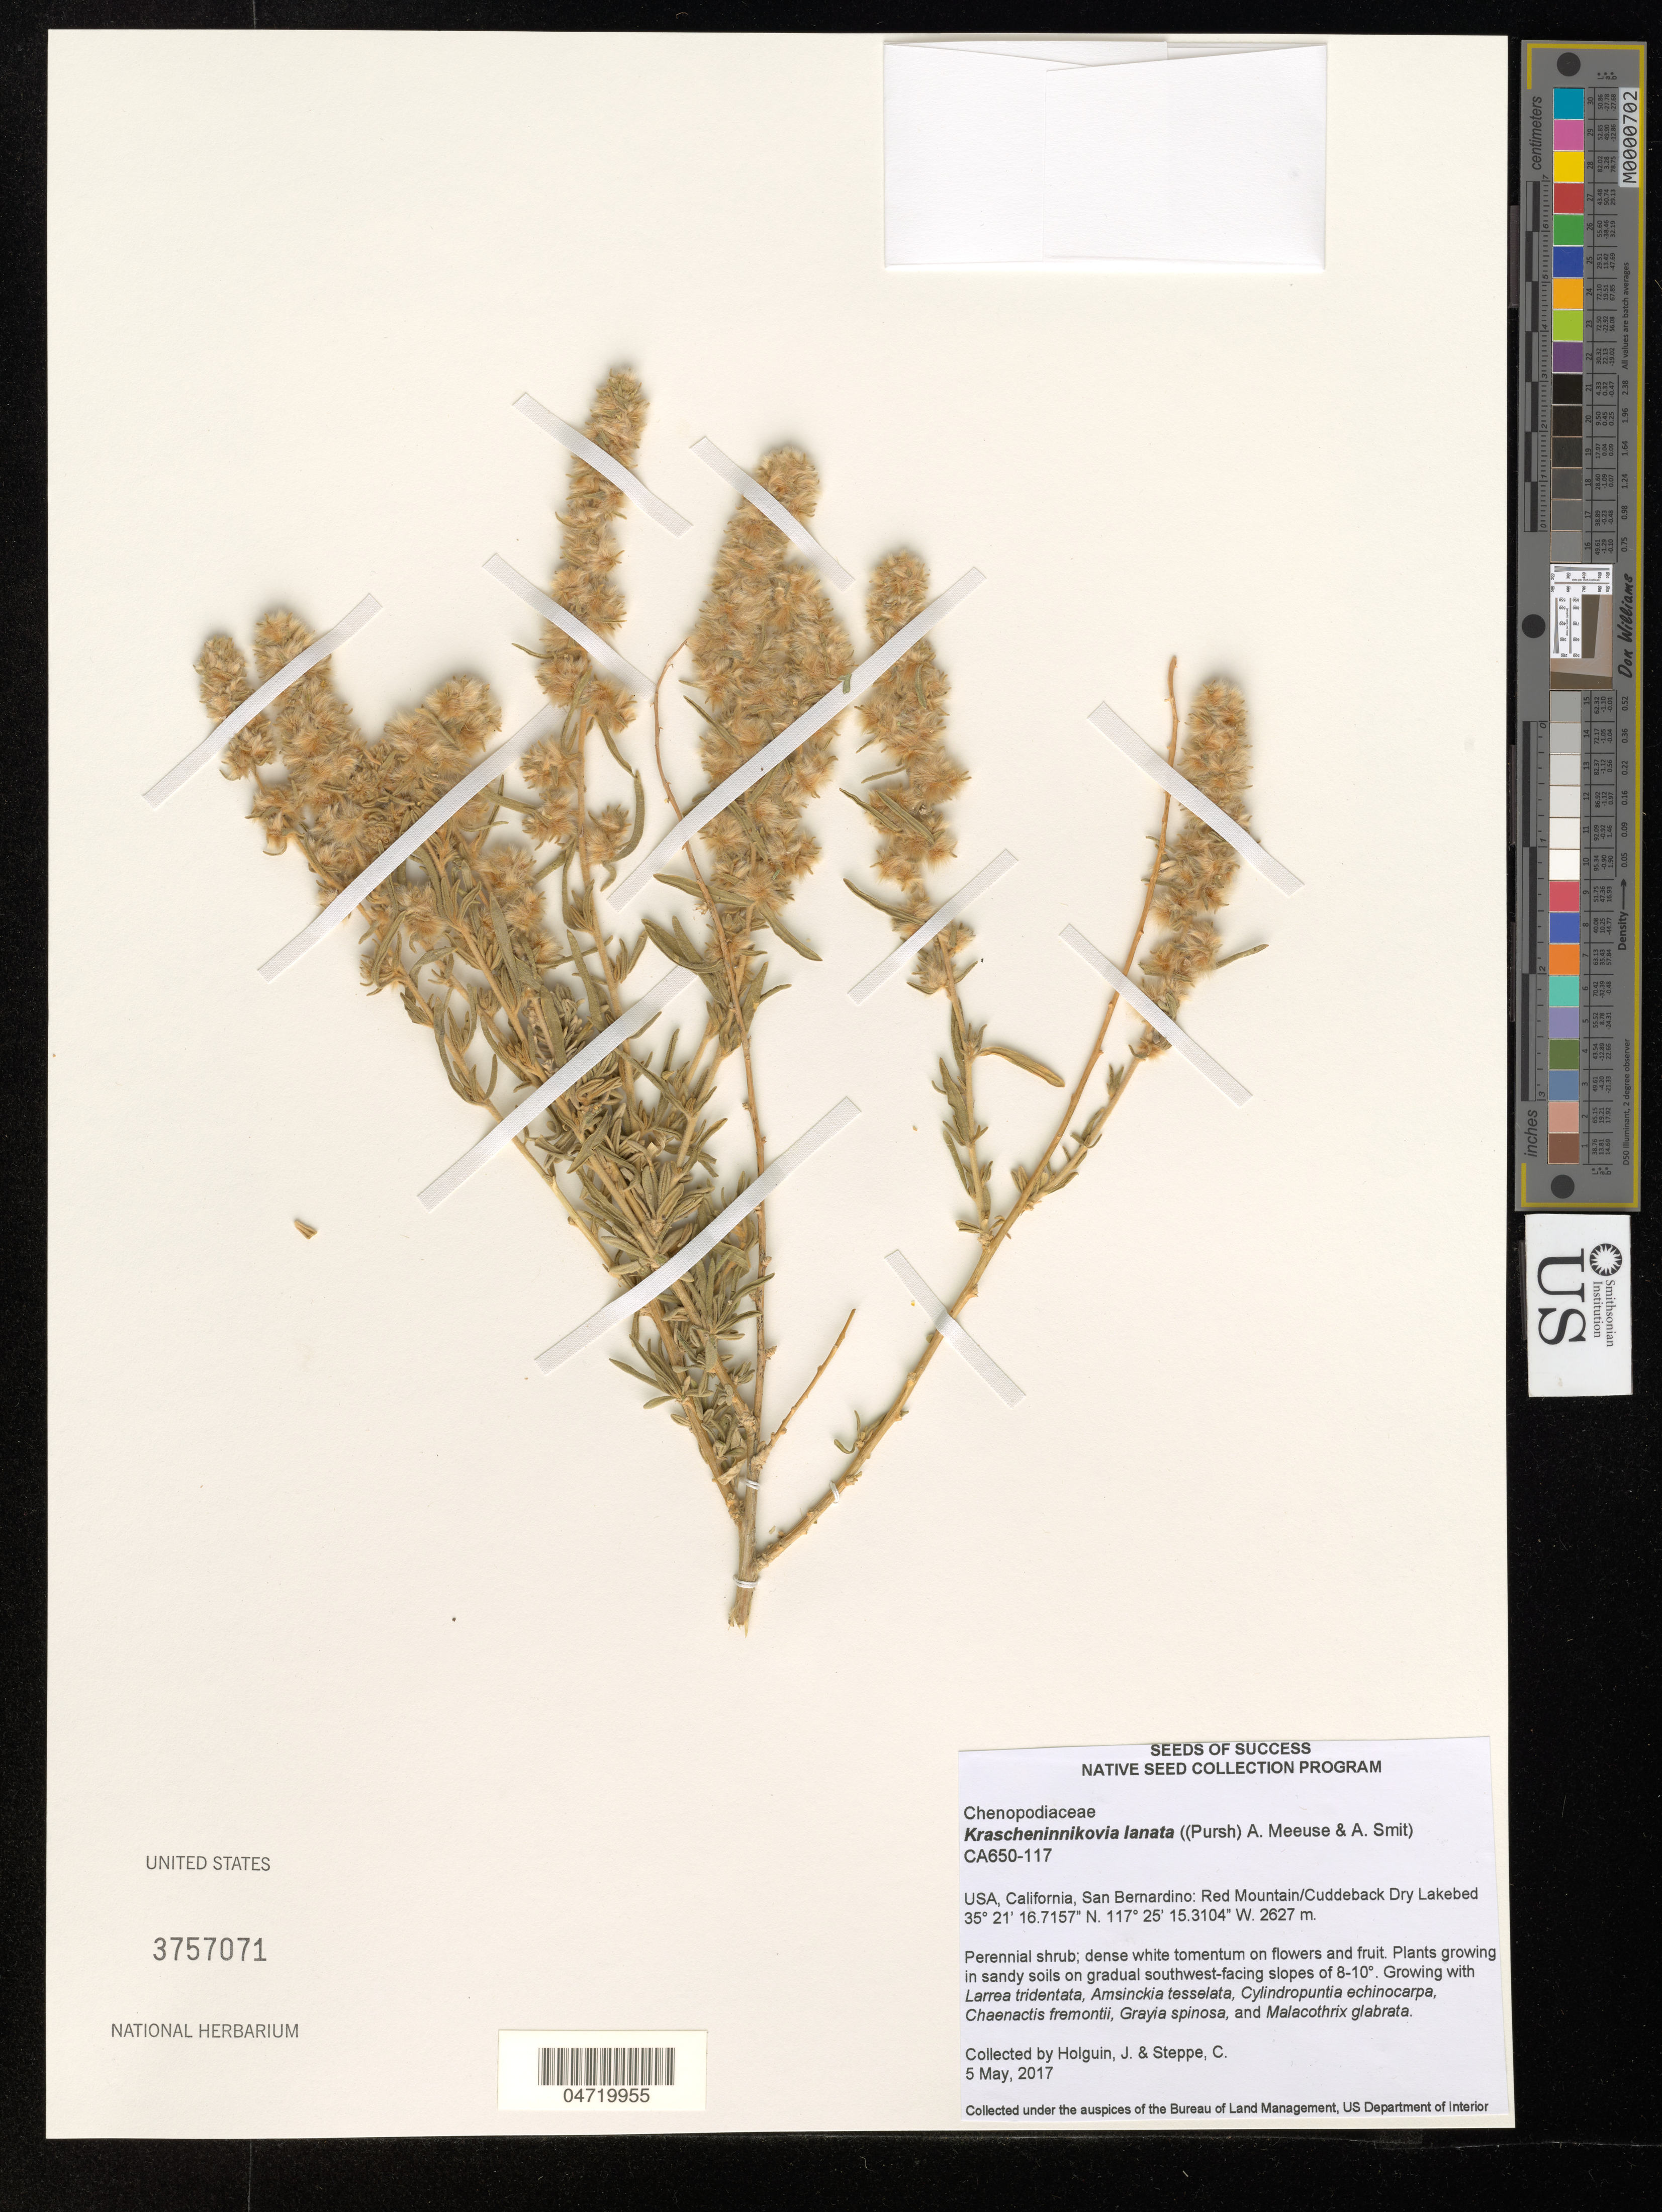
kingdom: Plantae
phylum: Tracheophyta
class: Magnoliopsida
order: Caryophyllales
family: Amaranthaceae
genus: Krascheninnikovia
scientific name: Krascheninnikovia lanata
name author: (Pursh) A. Meeuse & A.Smit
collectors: J. Holguin & C. Steppe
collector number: CA650-117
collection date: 2017-05-05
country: United States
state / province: California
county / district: San Bernardino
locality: San Bernardino: Red Mountain/Cuddeback Dry Lakebed.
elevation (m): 2627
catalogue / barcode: US 3757071